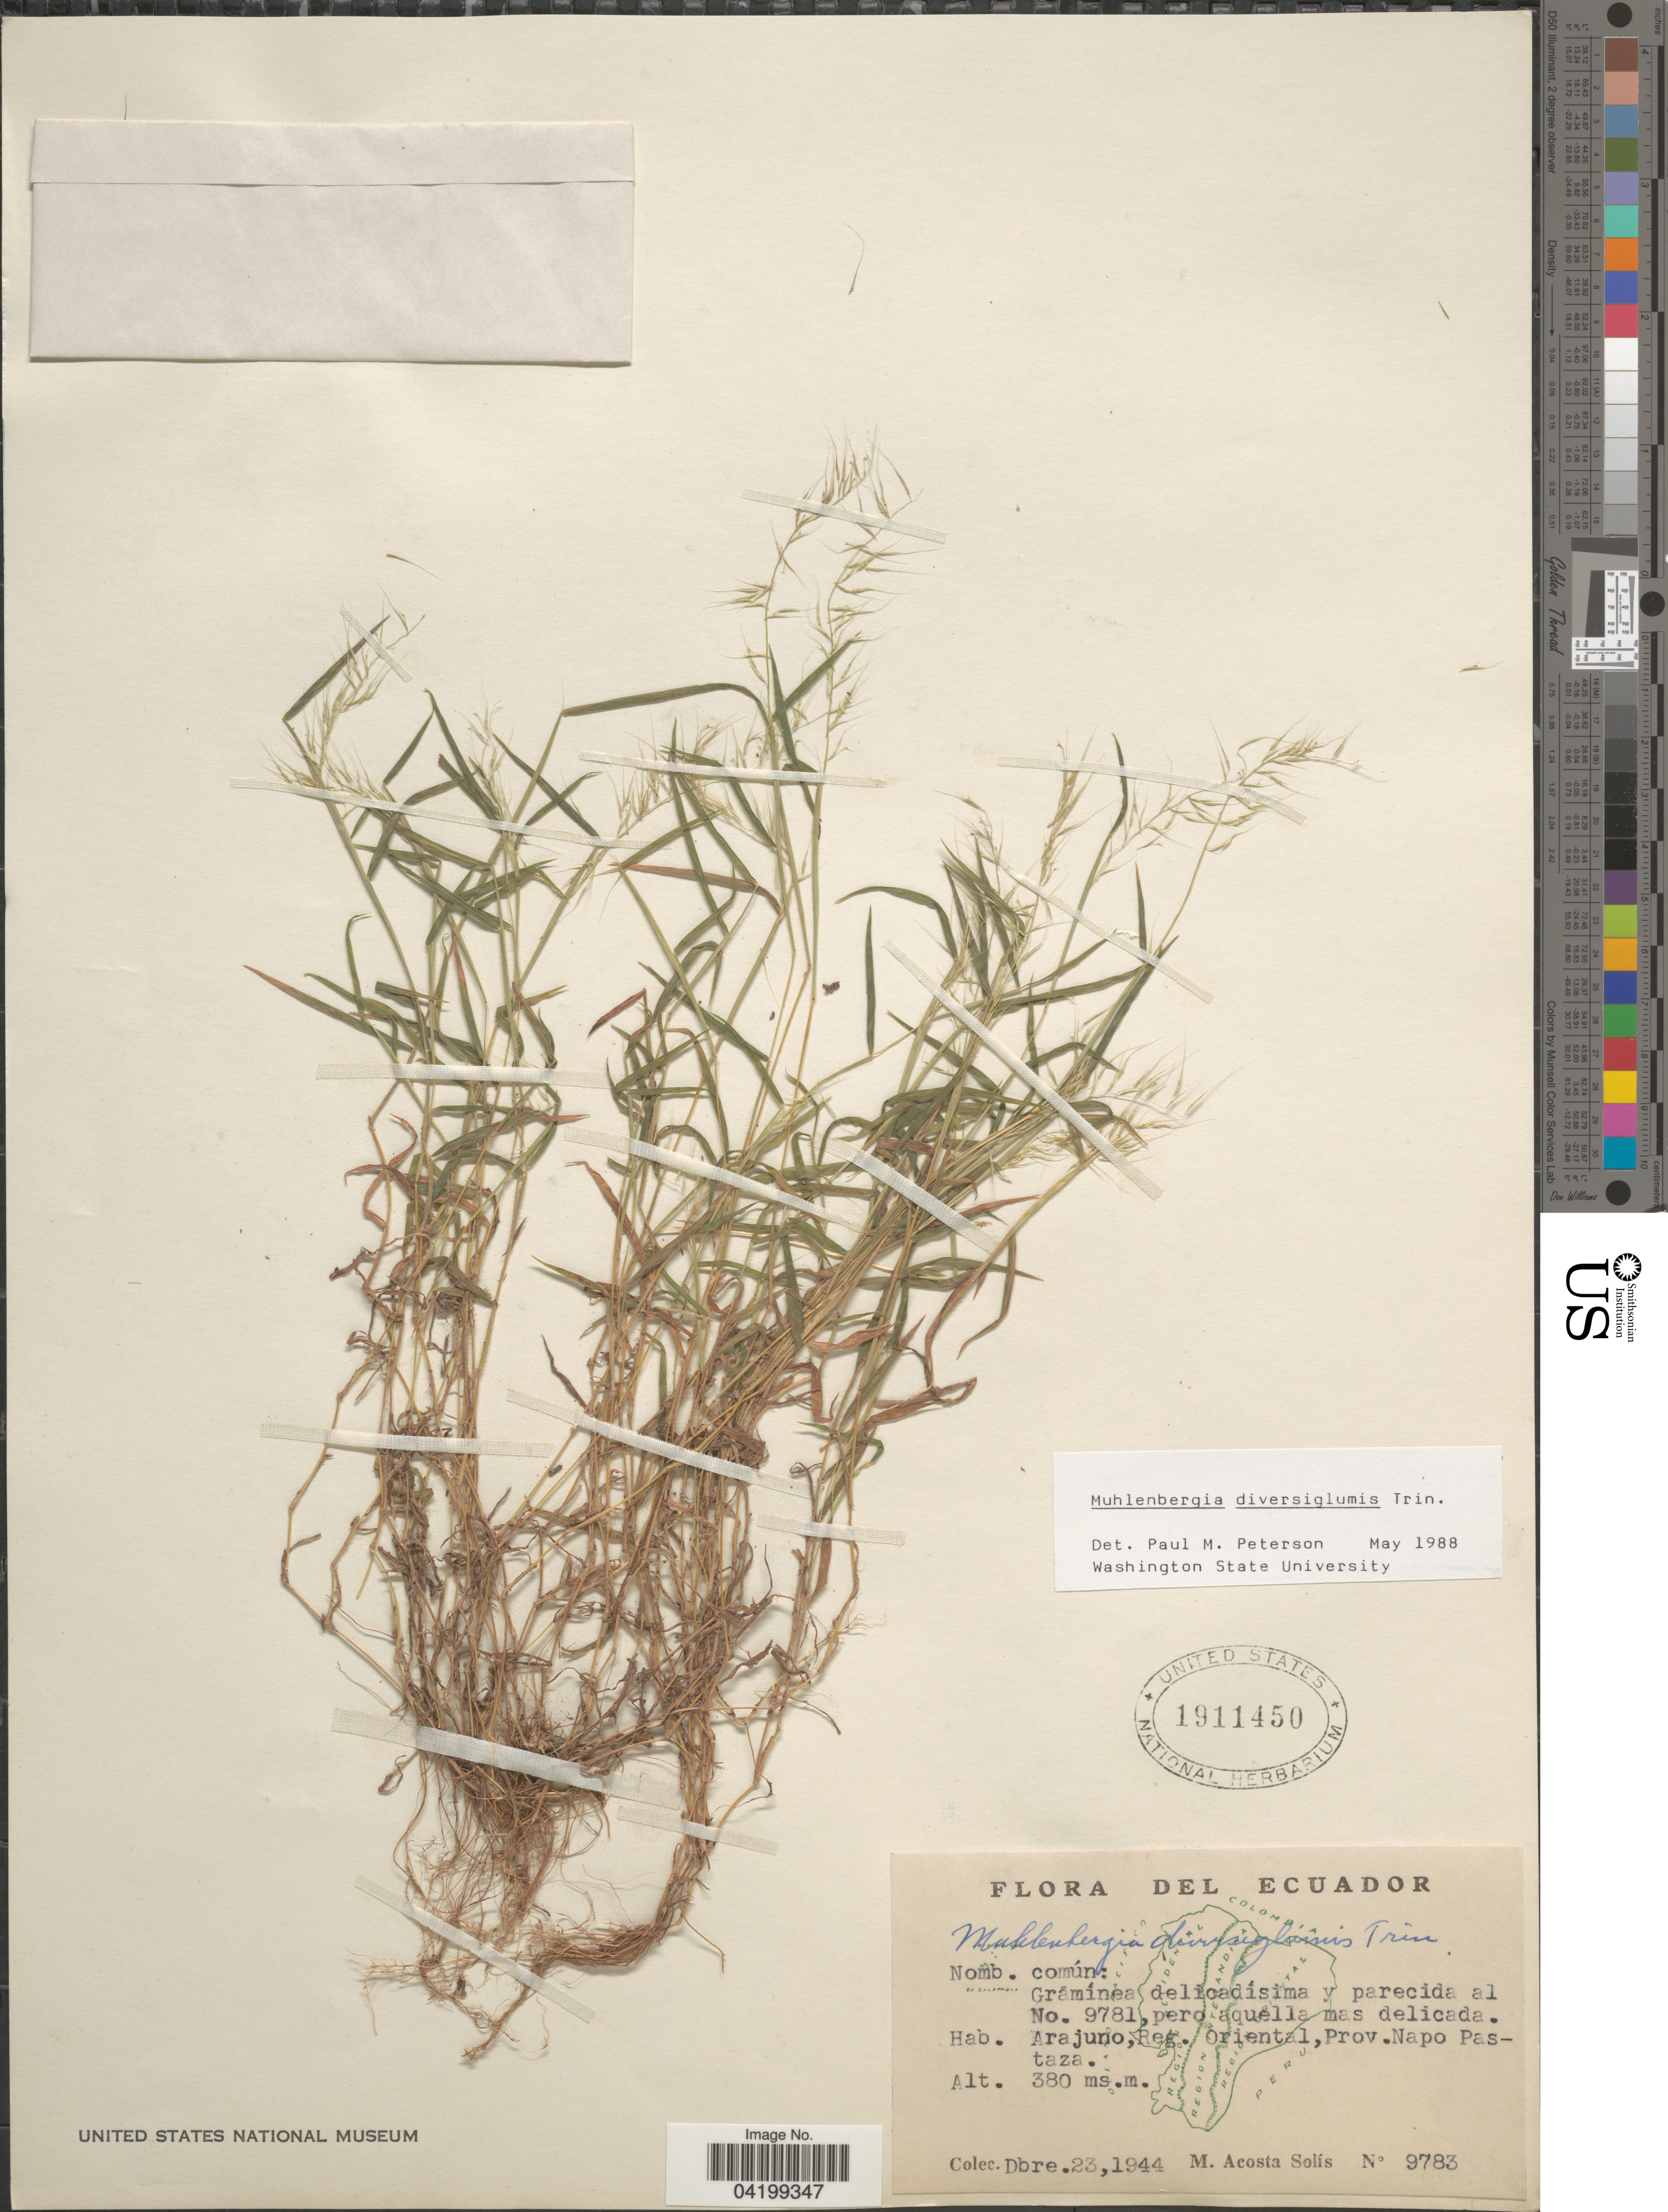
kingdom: Plantae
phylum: Tracheophyta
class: Liliopsida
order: Poales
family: Poaceae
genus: Muhlenbergia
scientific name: Muhlenbergia diversiglumis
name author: Trin.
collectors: M. Acosta Solis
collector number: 9783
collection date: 1944-12-23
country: Ecuador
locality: Arajuno, Reg. Oriental, Prov.Napo Pastaza.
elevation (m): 380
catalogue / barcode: US 1911450